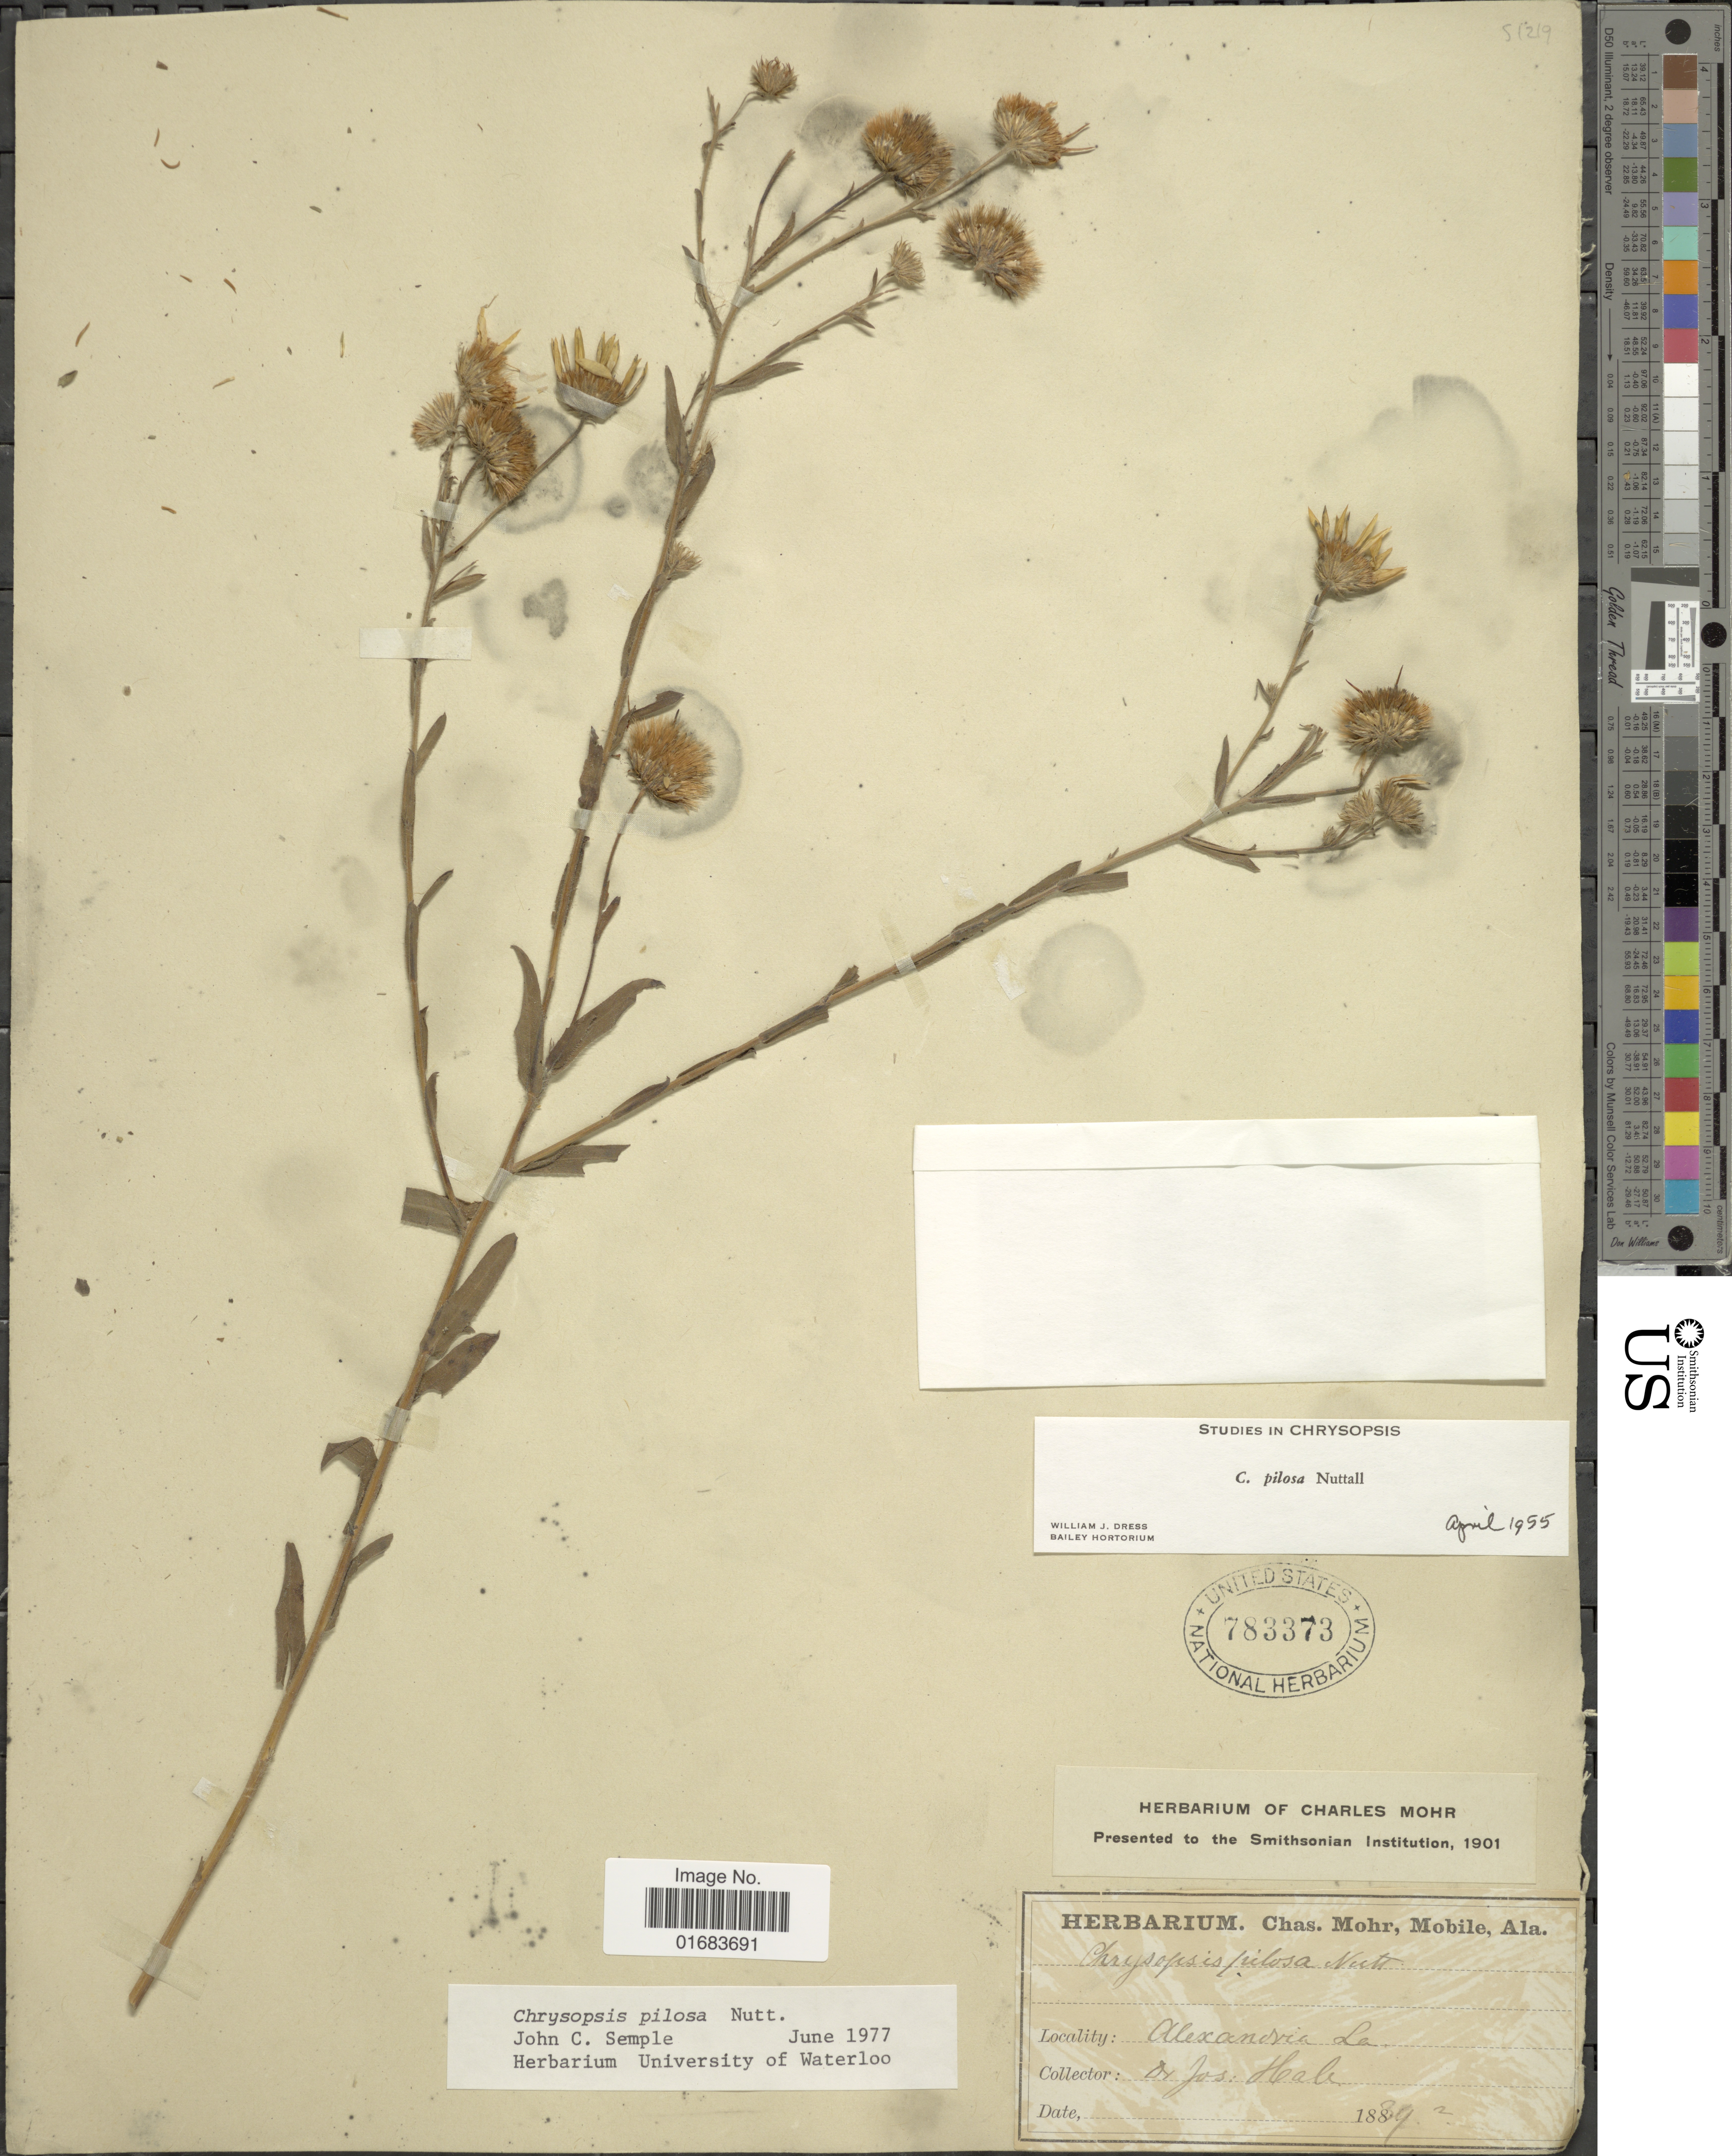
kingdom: Plantae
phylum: Tracheophyta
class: Magnoliopsida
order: Asterales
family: Asteraceae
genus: Chrysopsis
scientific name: Chrysopsis pilosa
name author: Nutt.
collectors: J. Hale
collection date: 1839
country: United States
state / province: Louisiana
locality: Alexandria.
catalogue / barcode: US 783373